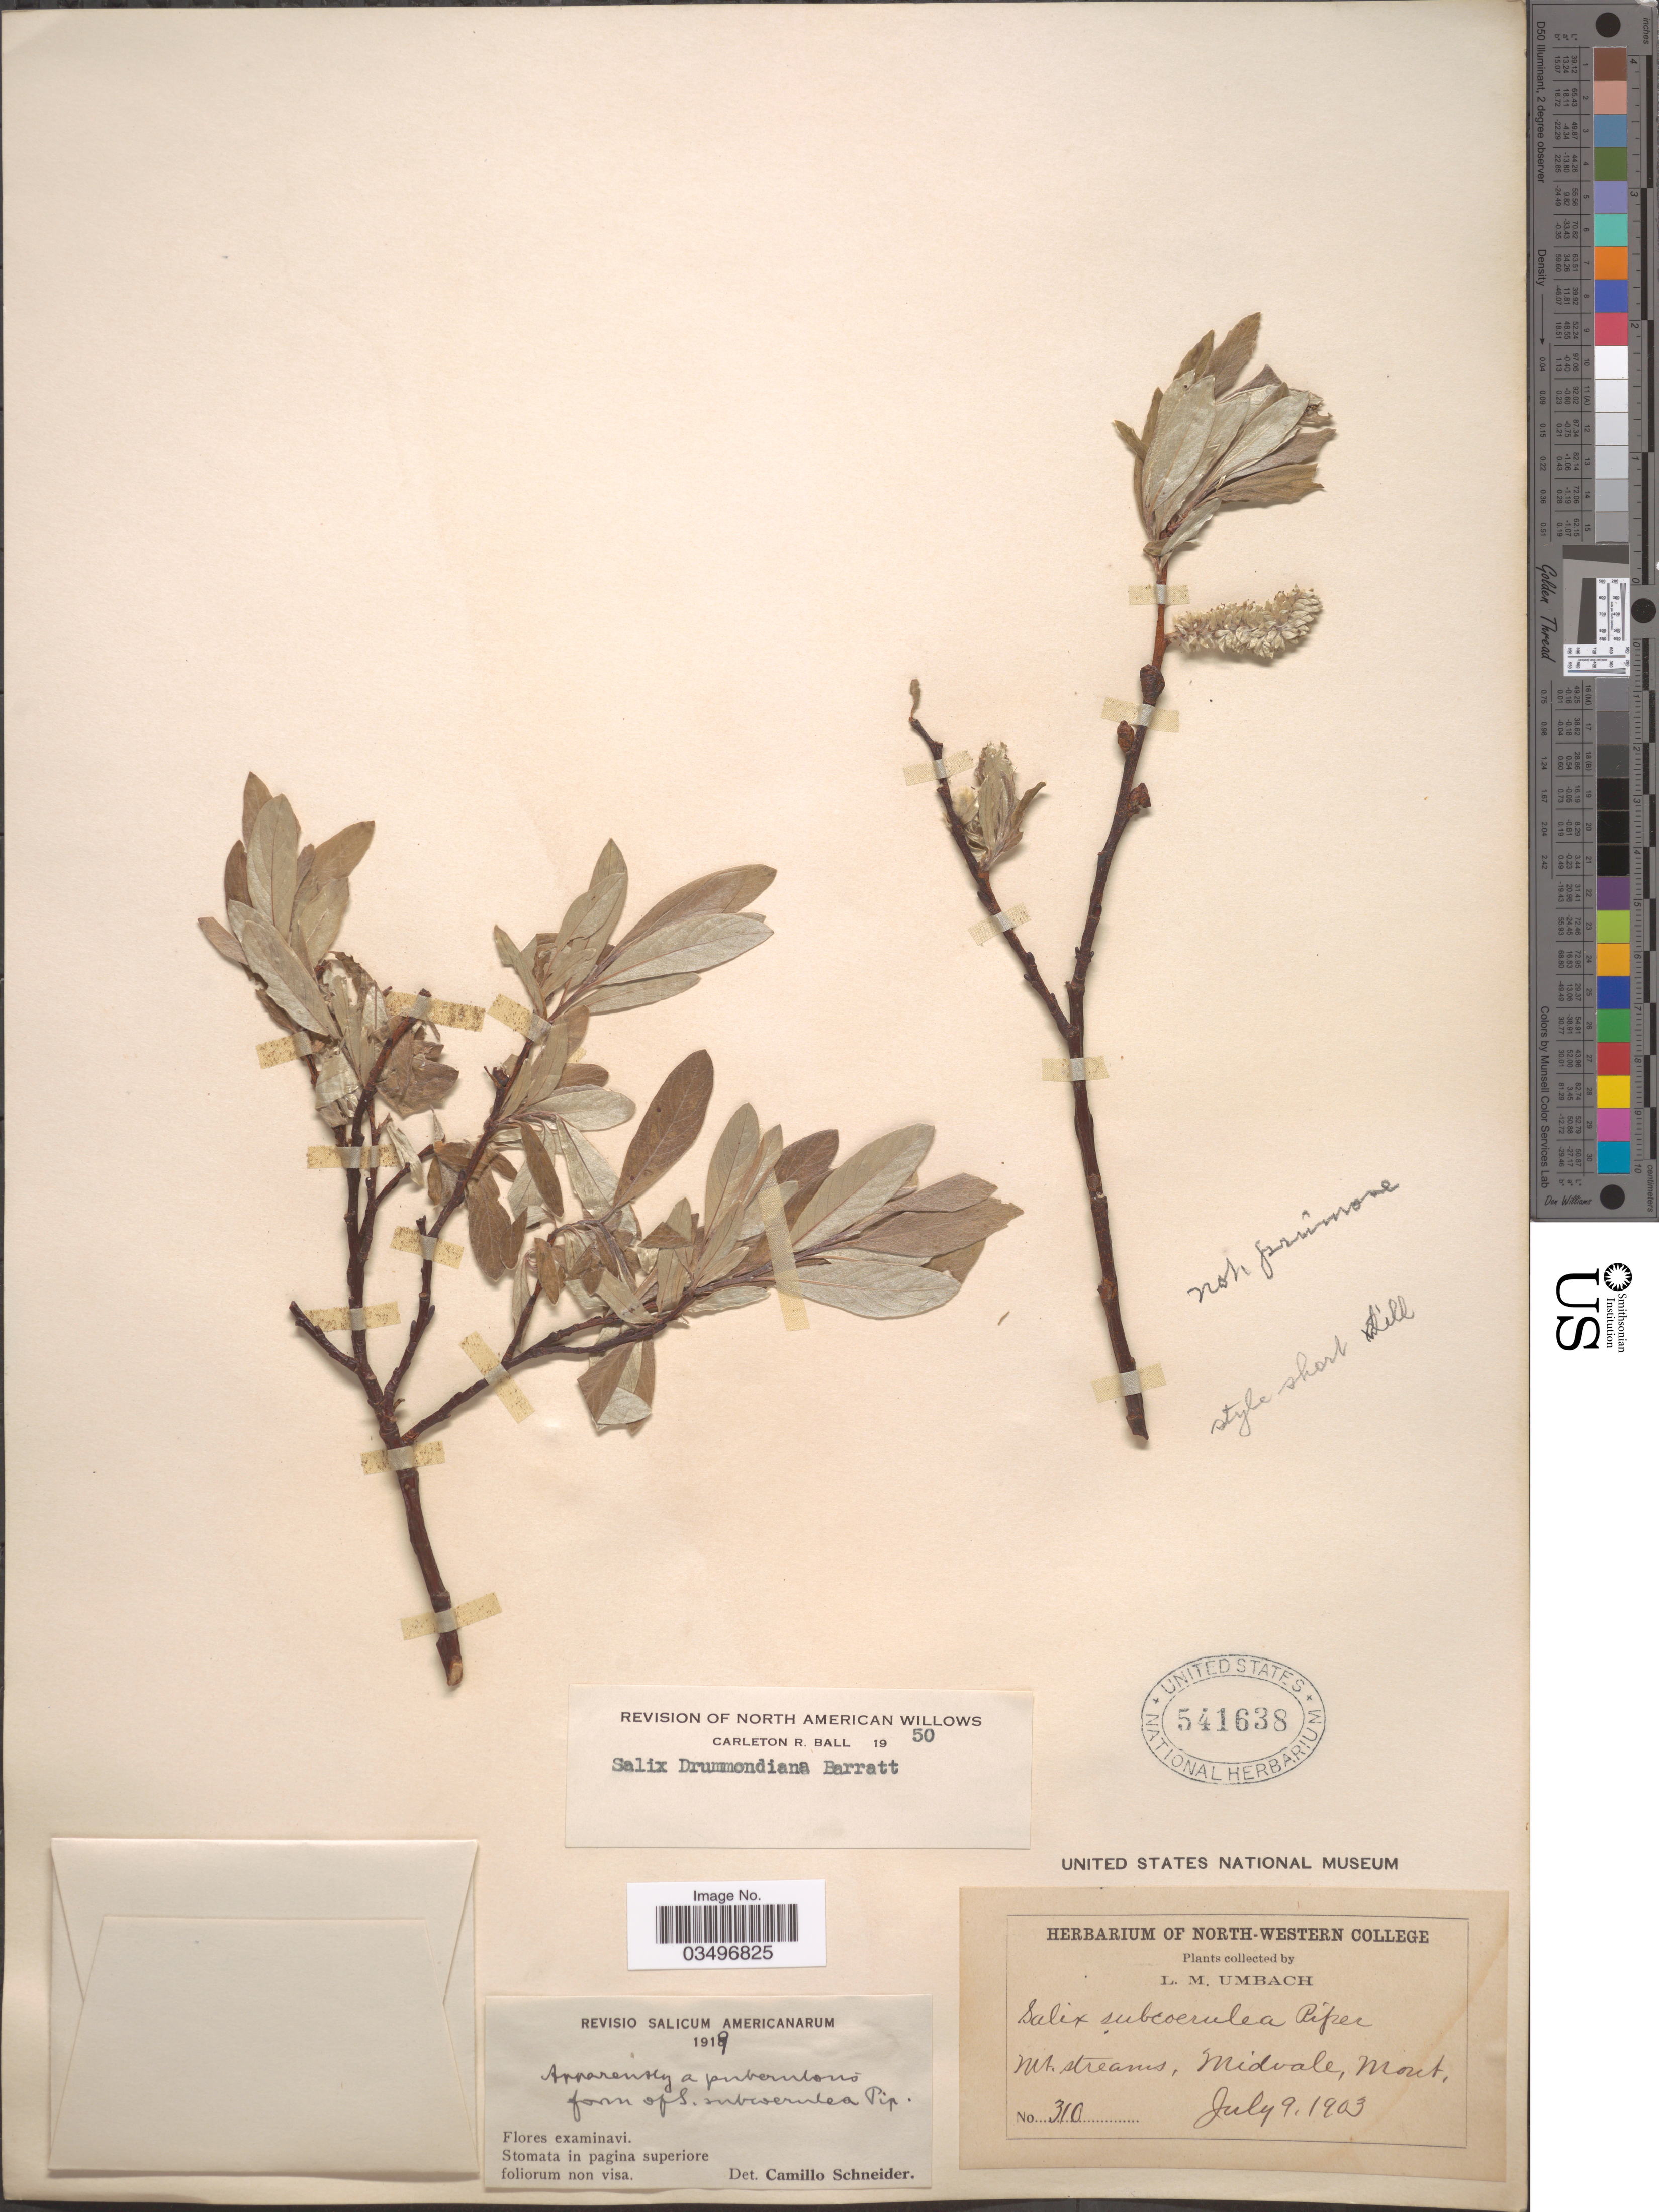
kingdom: Plantae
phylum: Tracheophyta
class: Magnoliopsida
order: Malpighiales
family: Salicaceae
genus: Salix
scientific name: Salix drummondiana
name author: Barratt ex Hook.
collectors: L. M. Umbach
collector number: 310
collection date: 1903-07-09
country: United States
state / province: Montana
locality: Mt. streams, Midvale.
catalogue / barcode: US 541638